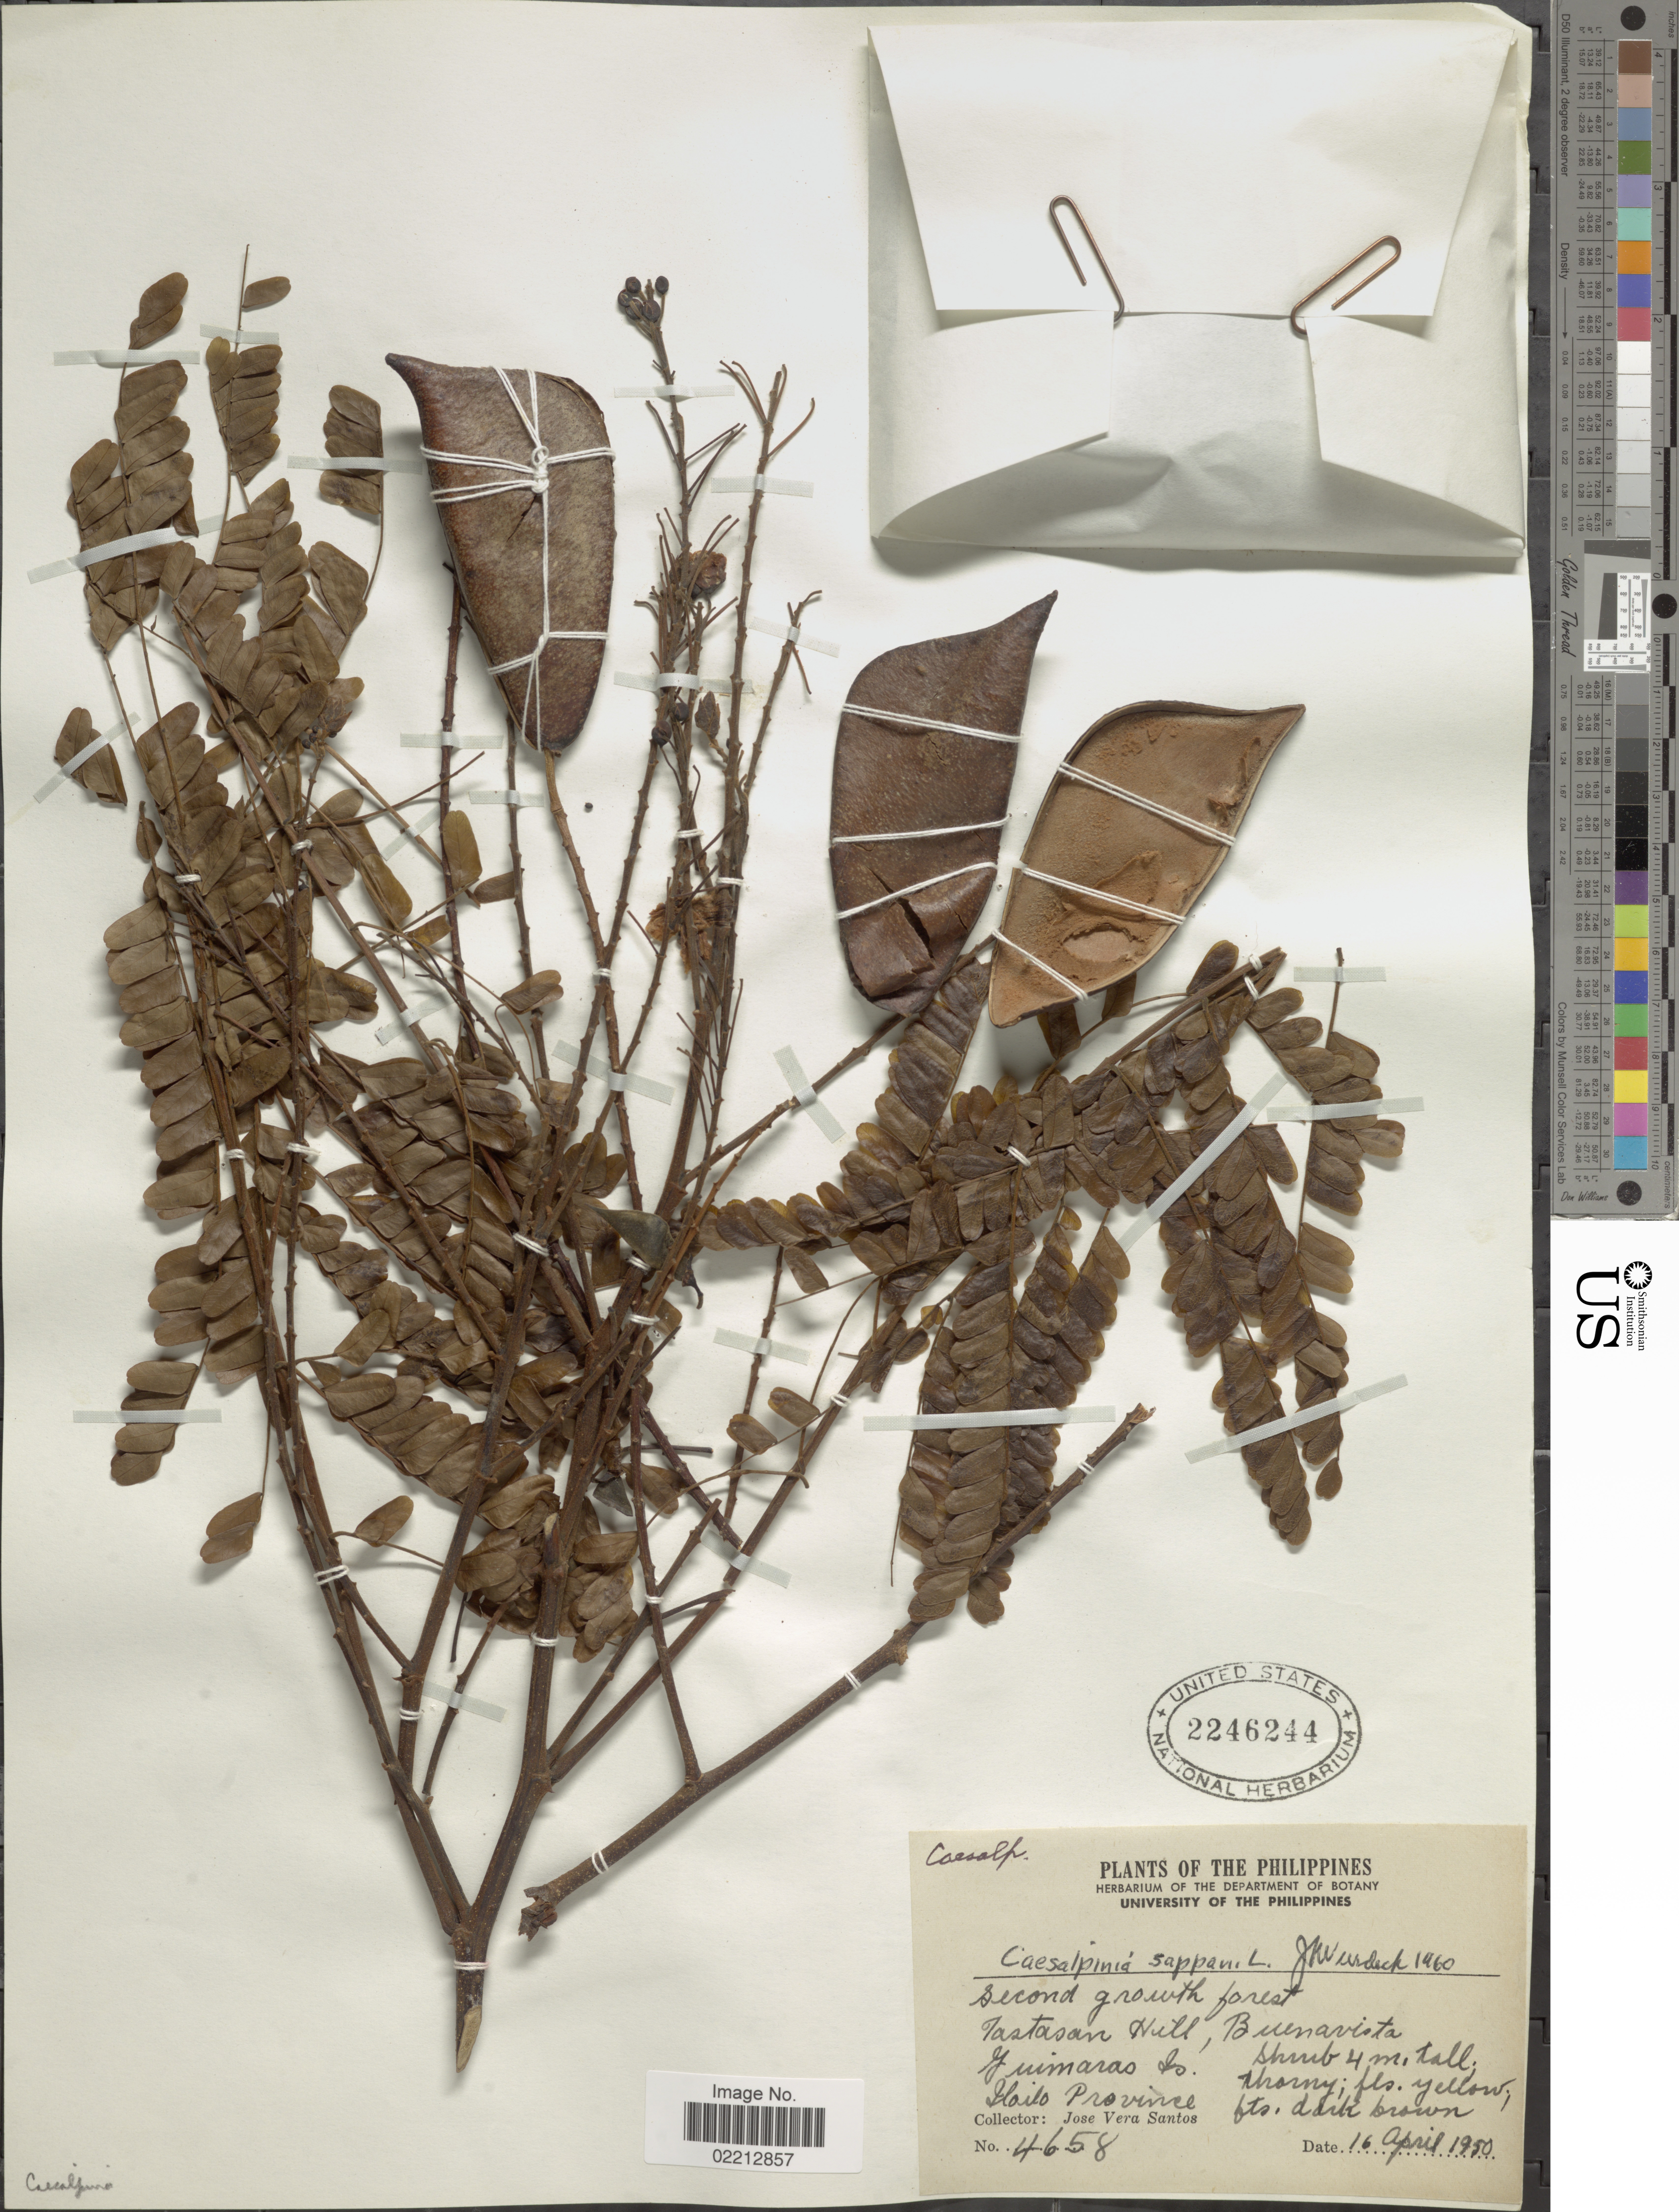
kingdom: Plantae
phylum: Tracheophyta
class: Magnoliopsida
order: Fabales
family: Fabaceae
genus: Biancaea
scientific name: Biancaea sappan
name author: (L.) Tod.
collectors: J. Vera Santos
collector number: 4658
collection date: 1950-04-16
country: Philippines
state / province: Western Visayas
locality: Tastasan Hill, Buenavista, Guimaras Is., Iloilo Province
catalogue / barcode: US 2246244